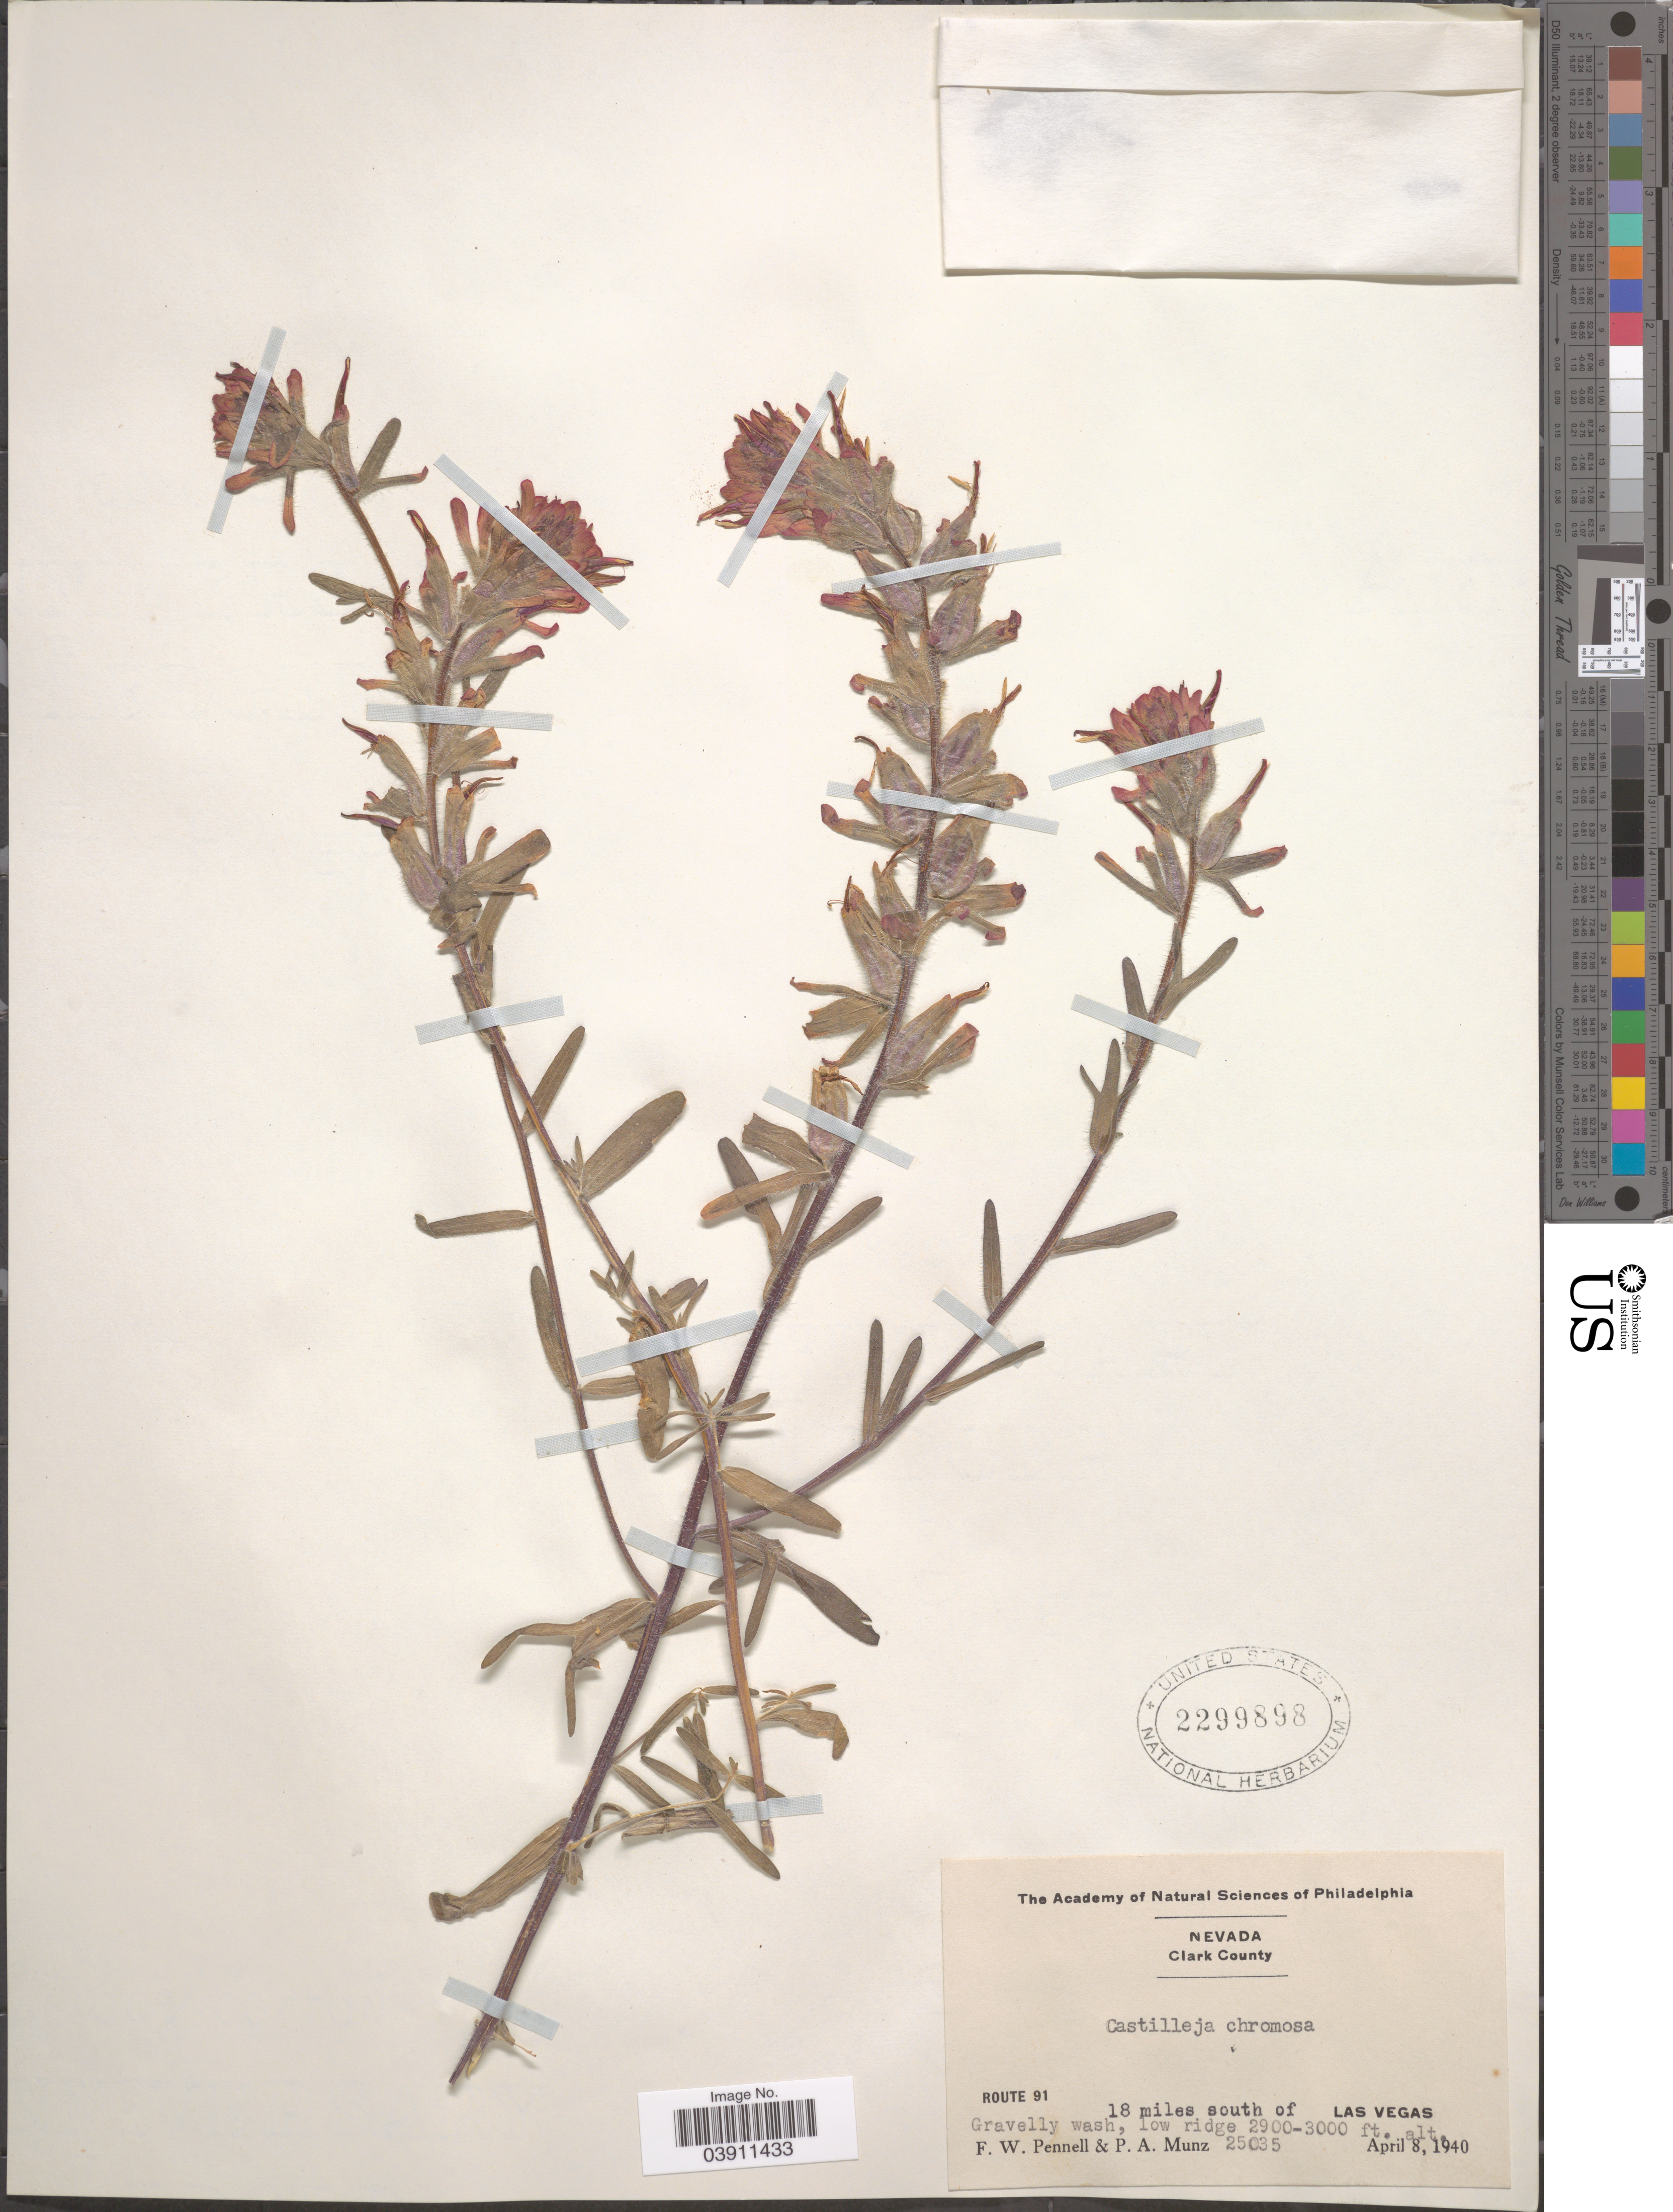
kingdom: Plantae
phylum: Tracheophyta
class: Magnoliopsida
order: Lamiales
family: Orobanchaceae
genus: Castilleja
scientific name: Castilleja chromosa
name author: A. Nelson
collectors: F. W. Pennell & P. A. Munz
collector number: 25035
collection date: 1940-04-08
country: United States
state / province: Nevada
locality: Clark County. Route 91 18 miles south of Las Vegas.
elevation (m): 884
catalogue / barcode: US 2299898